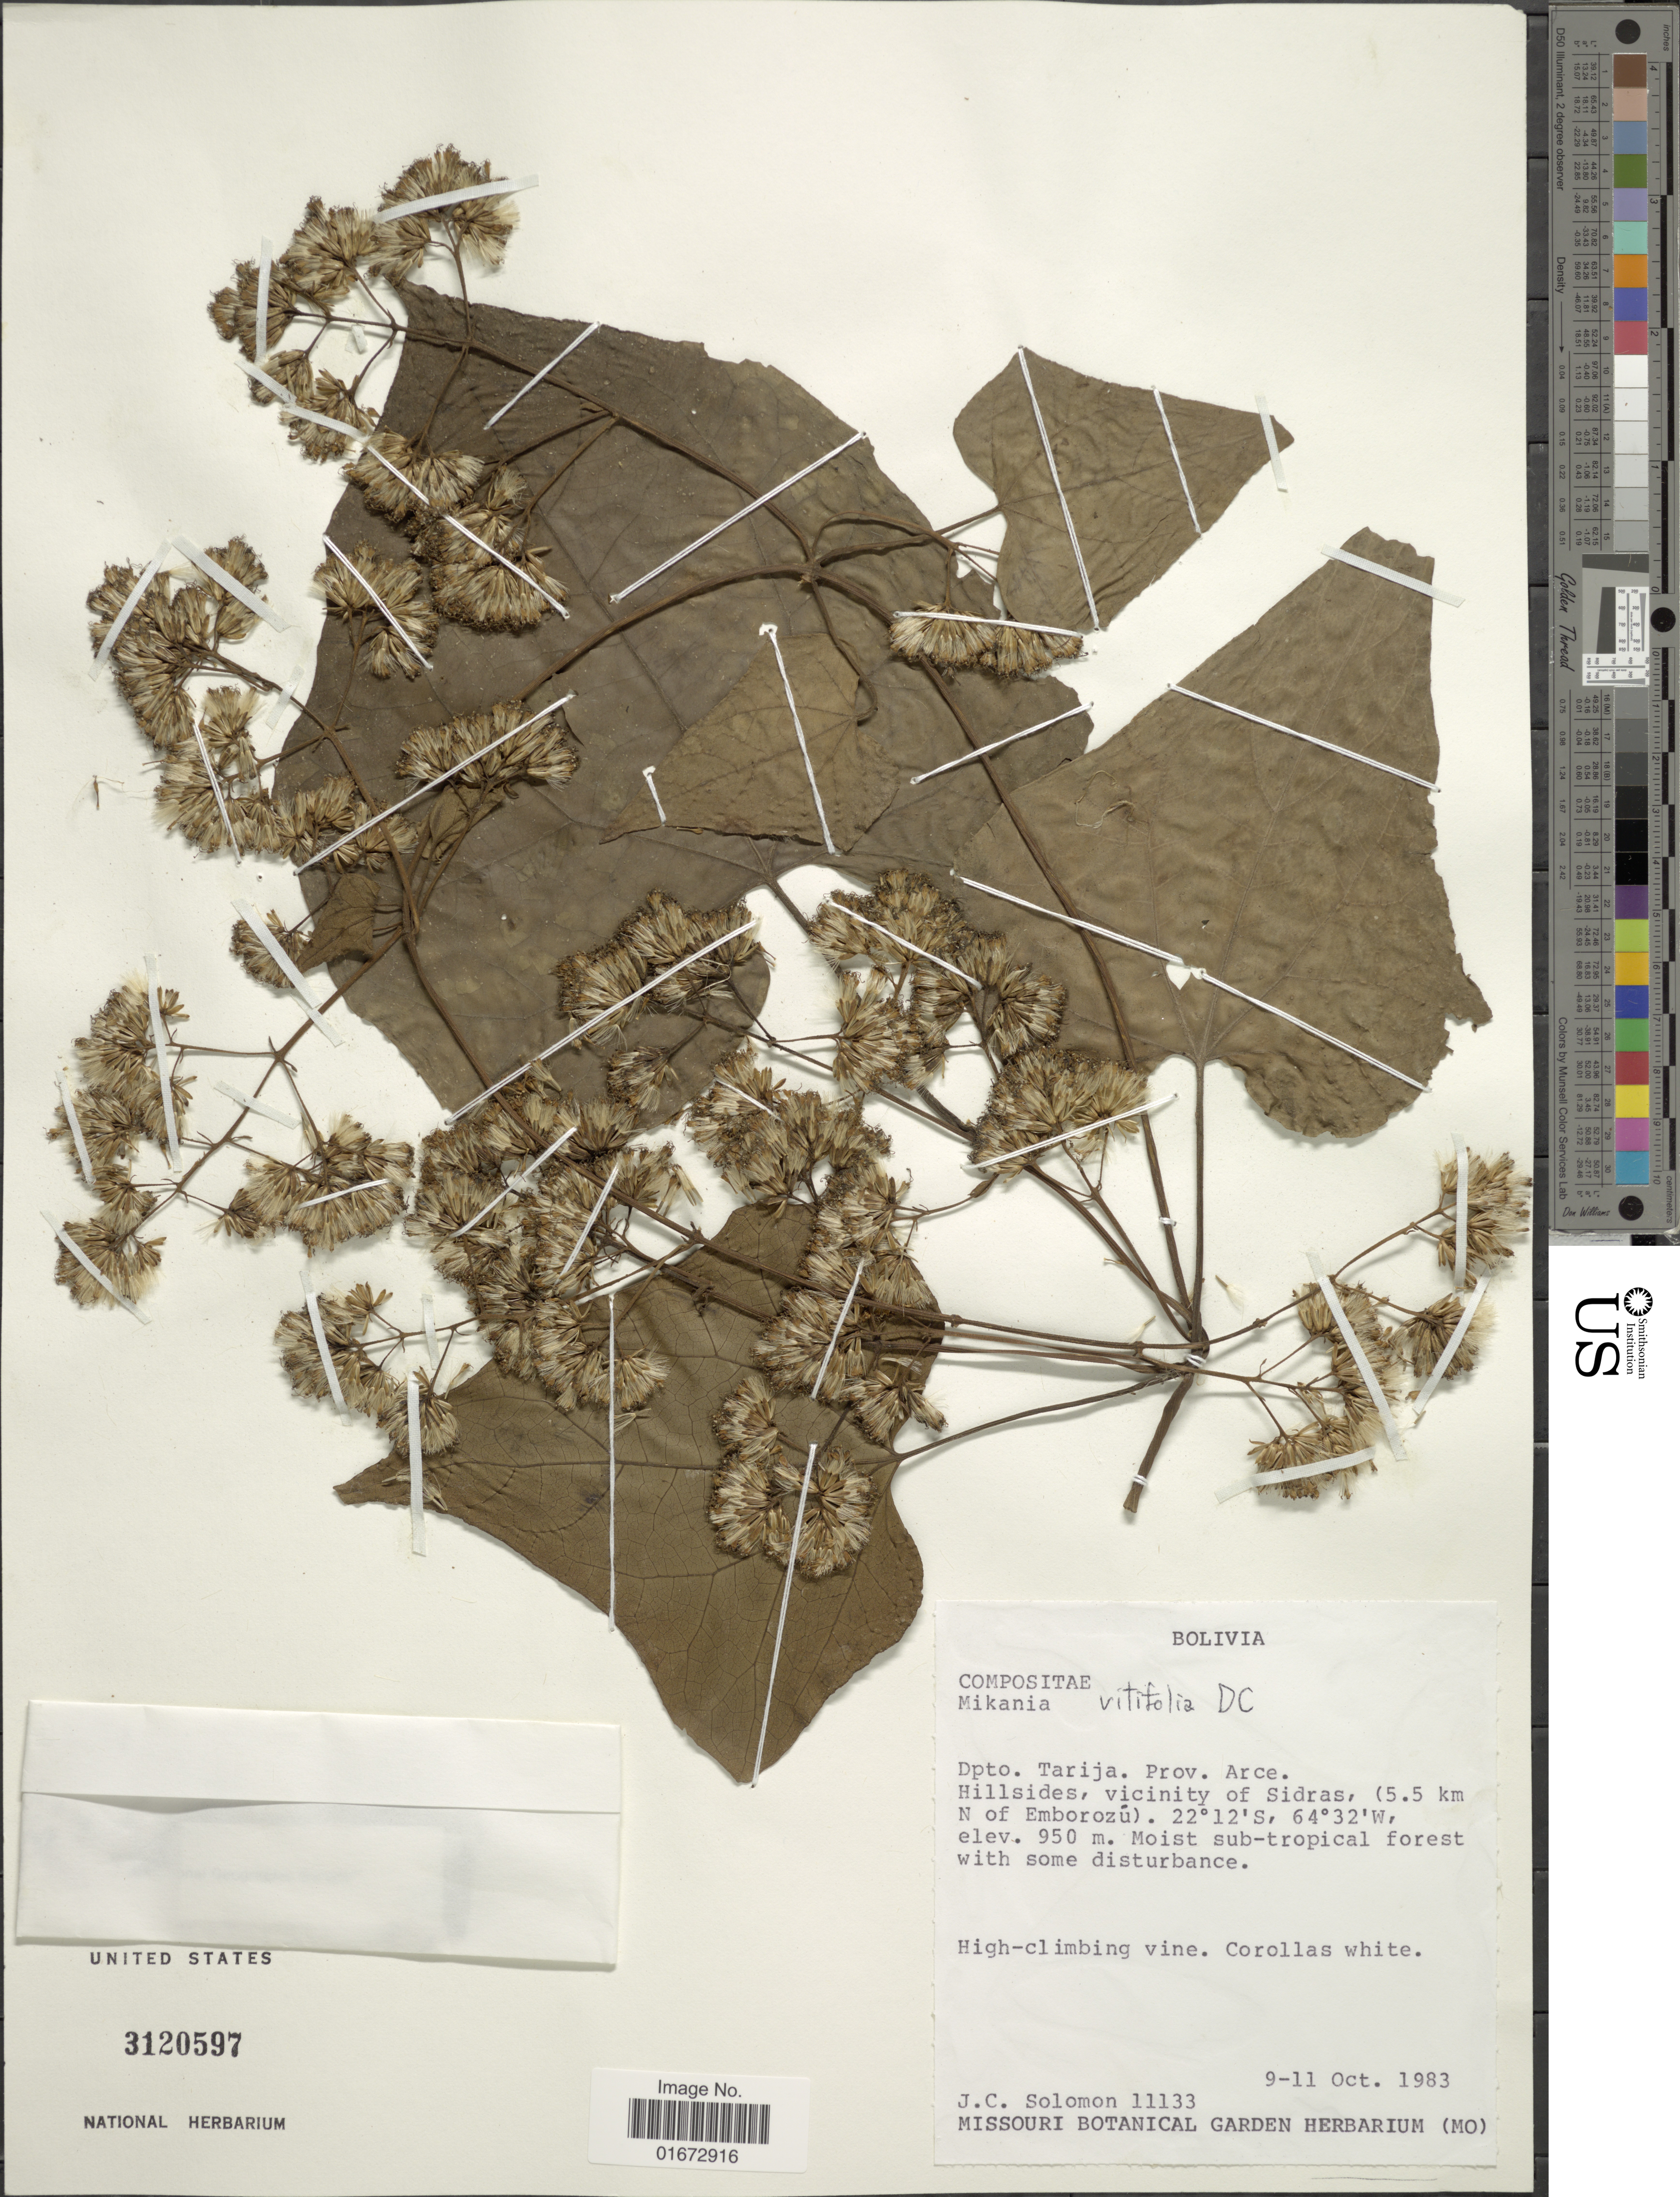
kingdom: Plantae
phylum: Tracheophyta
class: Magnoliopsida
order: Asterales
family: Asteraceae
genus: Mikania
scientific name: Mikania vitifolia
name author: DC.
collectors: J. C. Solomon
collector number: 11133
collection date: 1983-10-09/1983-10-11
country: Bolivia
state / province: Tarija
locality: Dpto. Tarija, Prov. Arce. Hillsides, vicinity of Sidras, (5.5 km N of Emborozú)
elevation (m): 950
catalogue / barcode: US 3120597